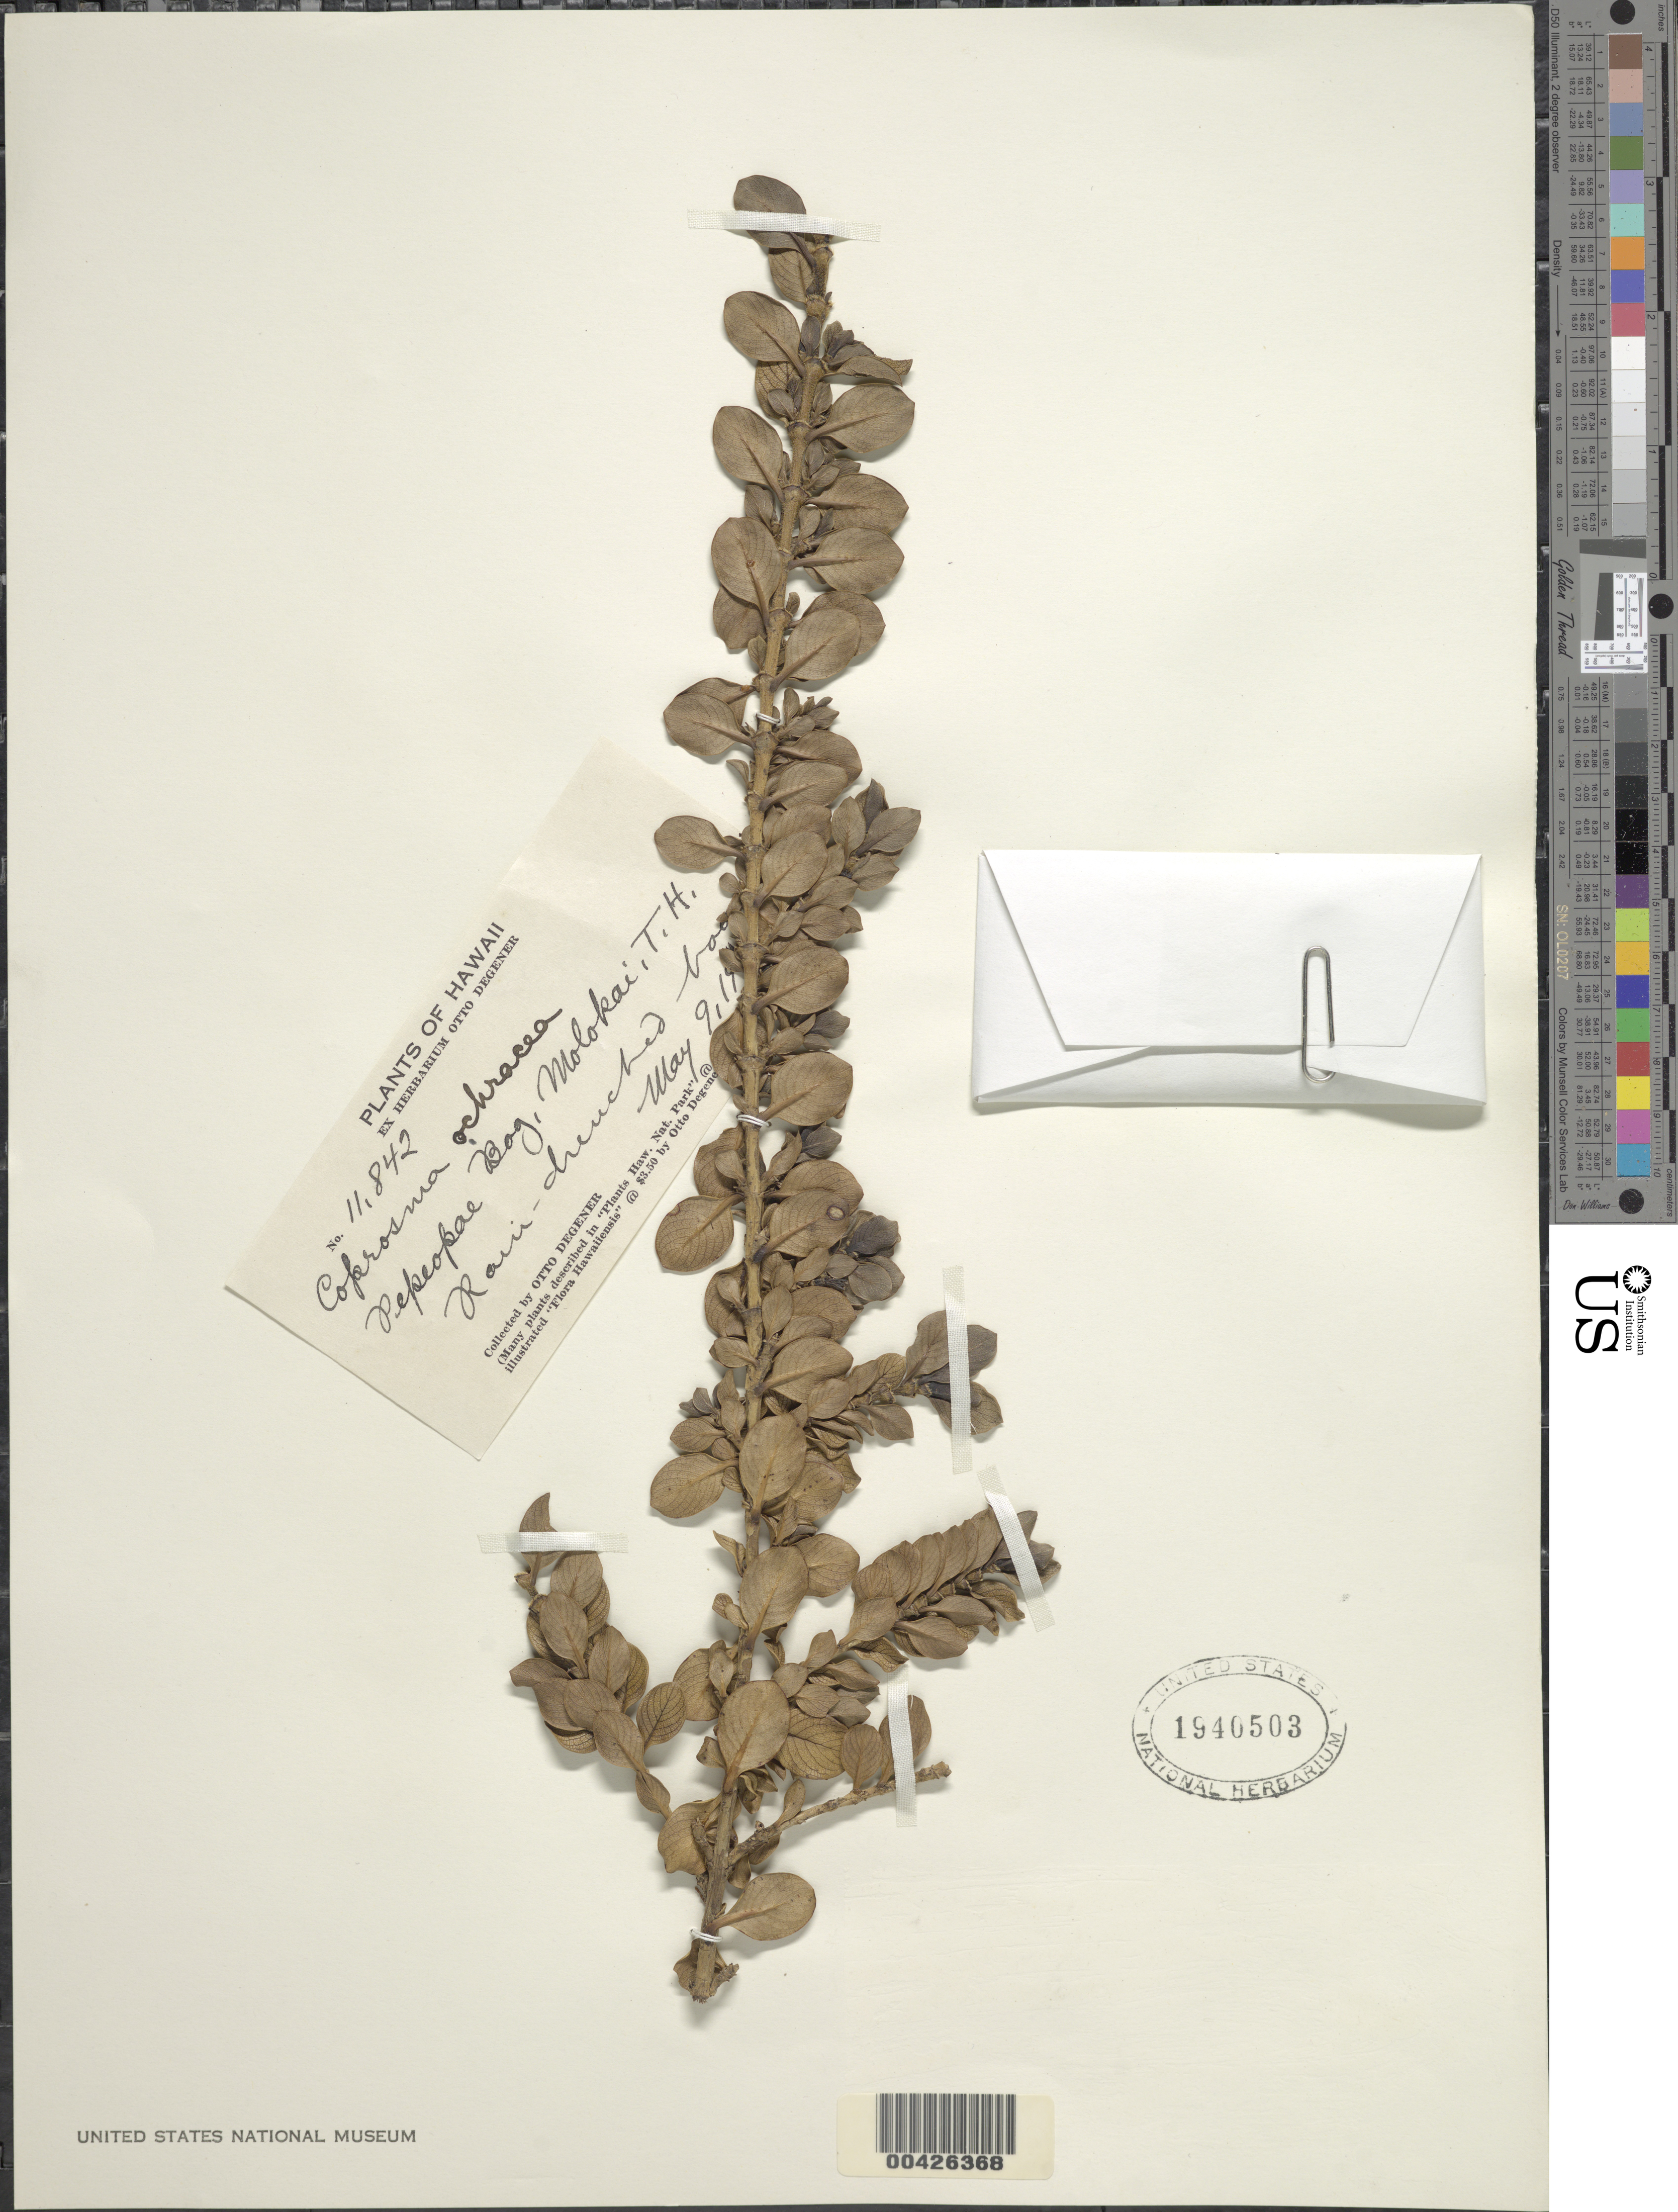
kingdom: Plantae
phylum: Tracheophyta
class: Magnoliopsida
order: Gentianales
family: Rubiaceae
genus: Coprosma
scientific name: Coprosma ochracea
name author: W.R.B. Oliv.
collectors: O. Degener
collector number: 11842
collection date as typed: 9 May 1928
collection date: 1928-05-09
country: United States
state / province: Hawaii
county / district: Maui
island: Moloka'i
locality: Pepeopae Bog, Molokai, T.H.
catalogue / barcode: US 1940503